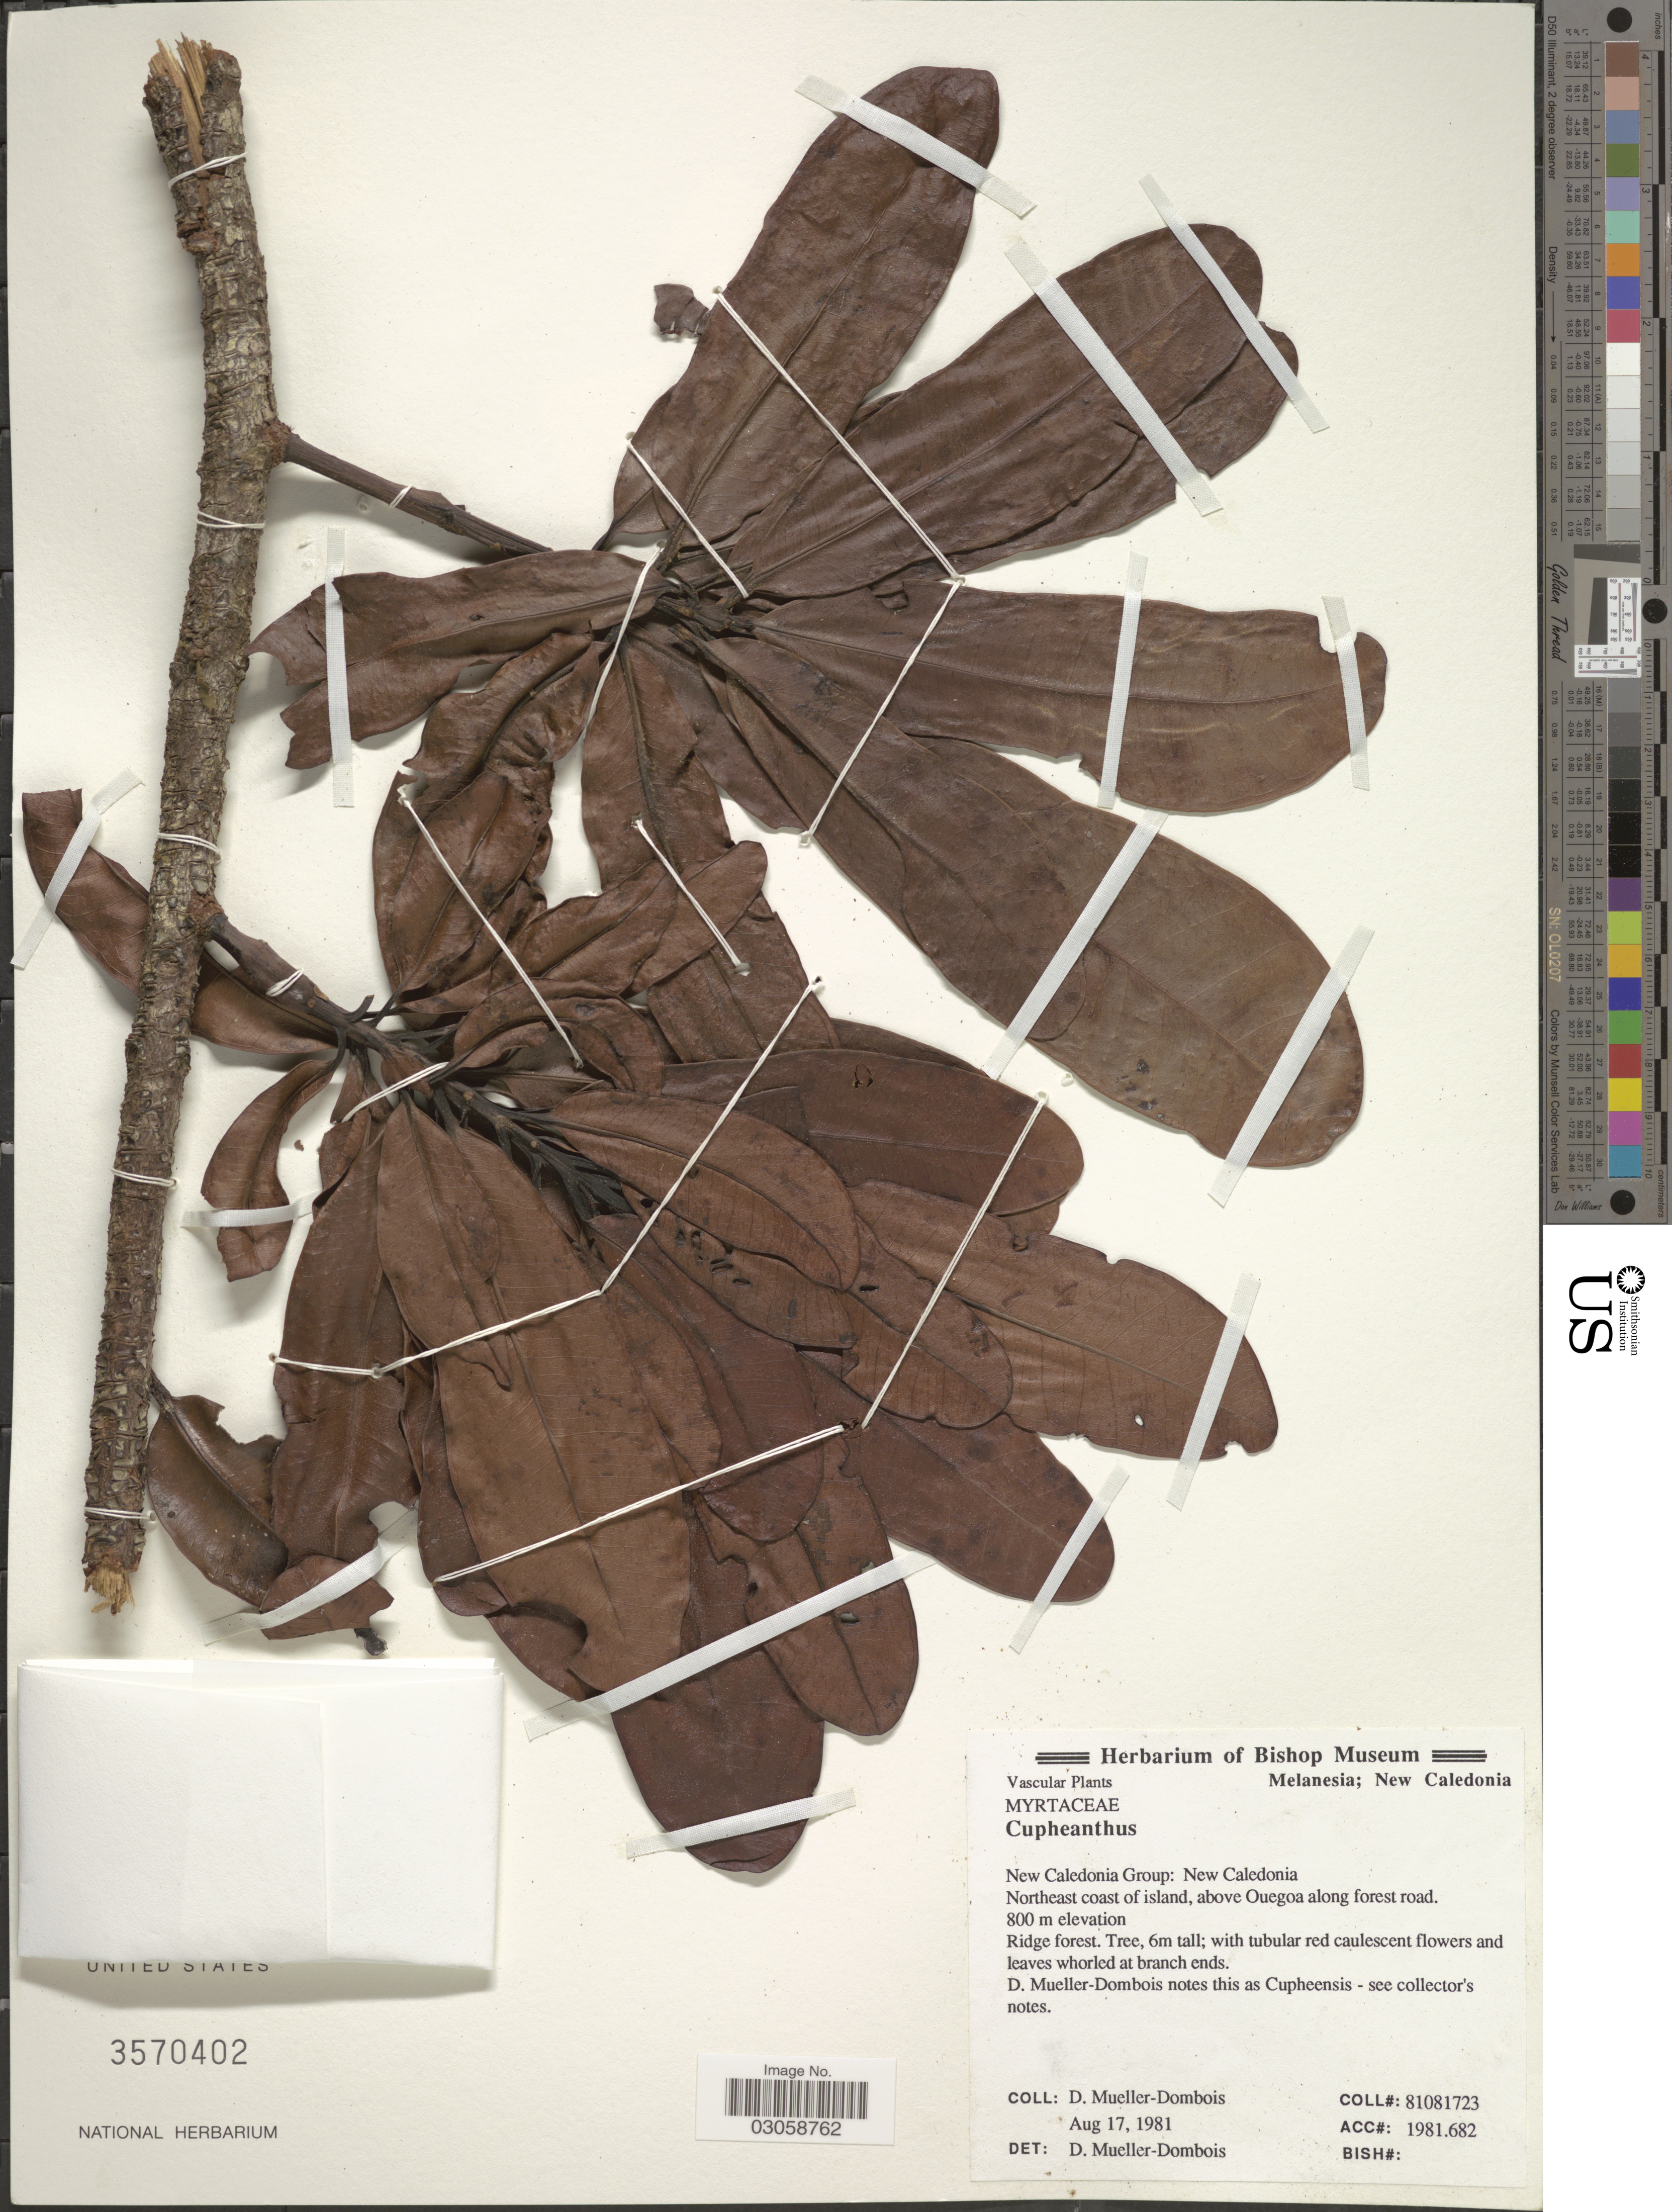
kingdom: Plantae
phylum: Tracheophyta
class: Magnoliopsida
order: Myrtales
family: Myrtaceae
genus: Syzygium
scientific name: Syzygium neocaledonicum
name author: Guillaumin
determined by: Strong, Mark T., (BOT), Smithsonian Institution - National Museum of Natural History (UNITED STATES)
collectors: D. Mueller-Dombois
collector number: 81081723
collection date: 1981-08-17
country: New Caledonia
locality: New Caledonia Group: New Caledonia, Northeast coast of island, above Ouegoa along forest road, Melanesia.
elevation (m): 800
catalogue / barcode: US 3570402